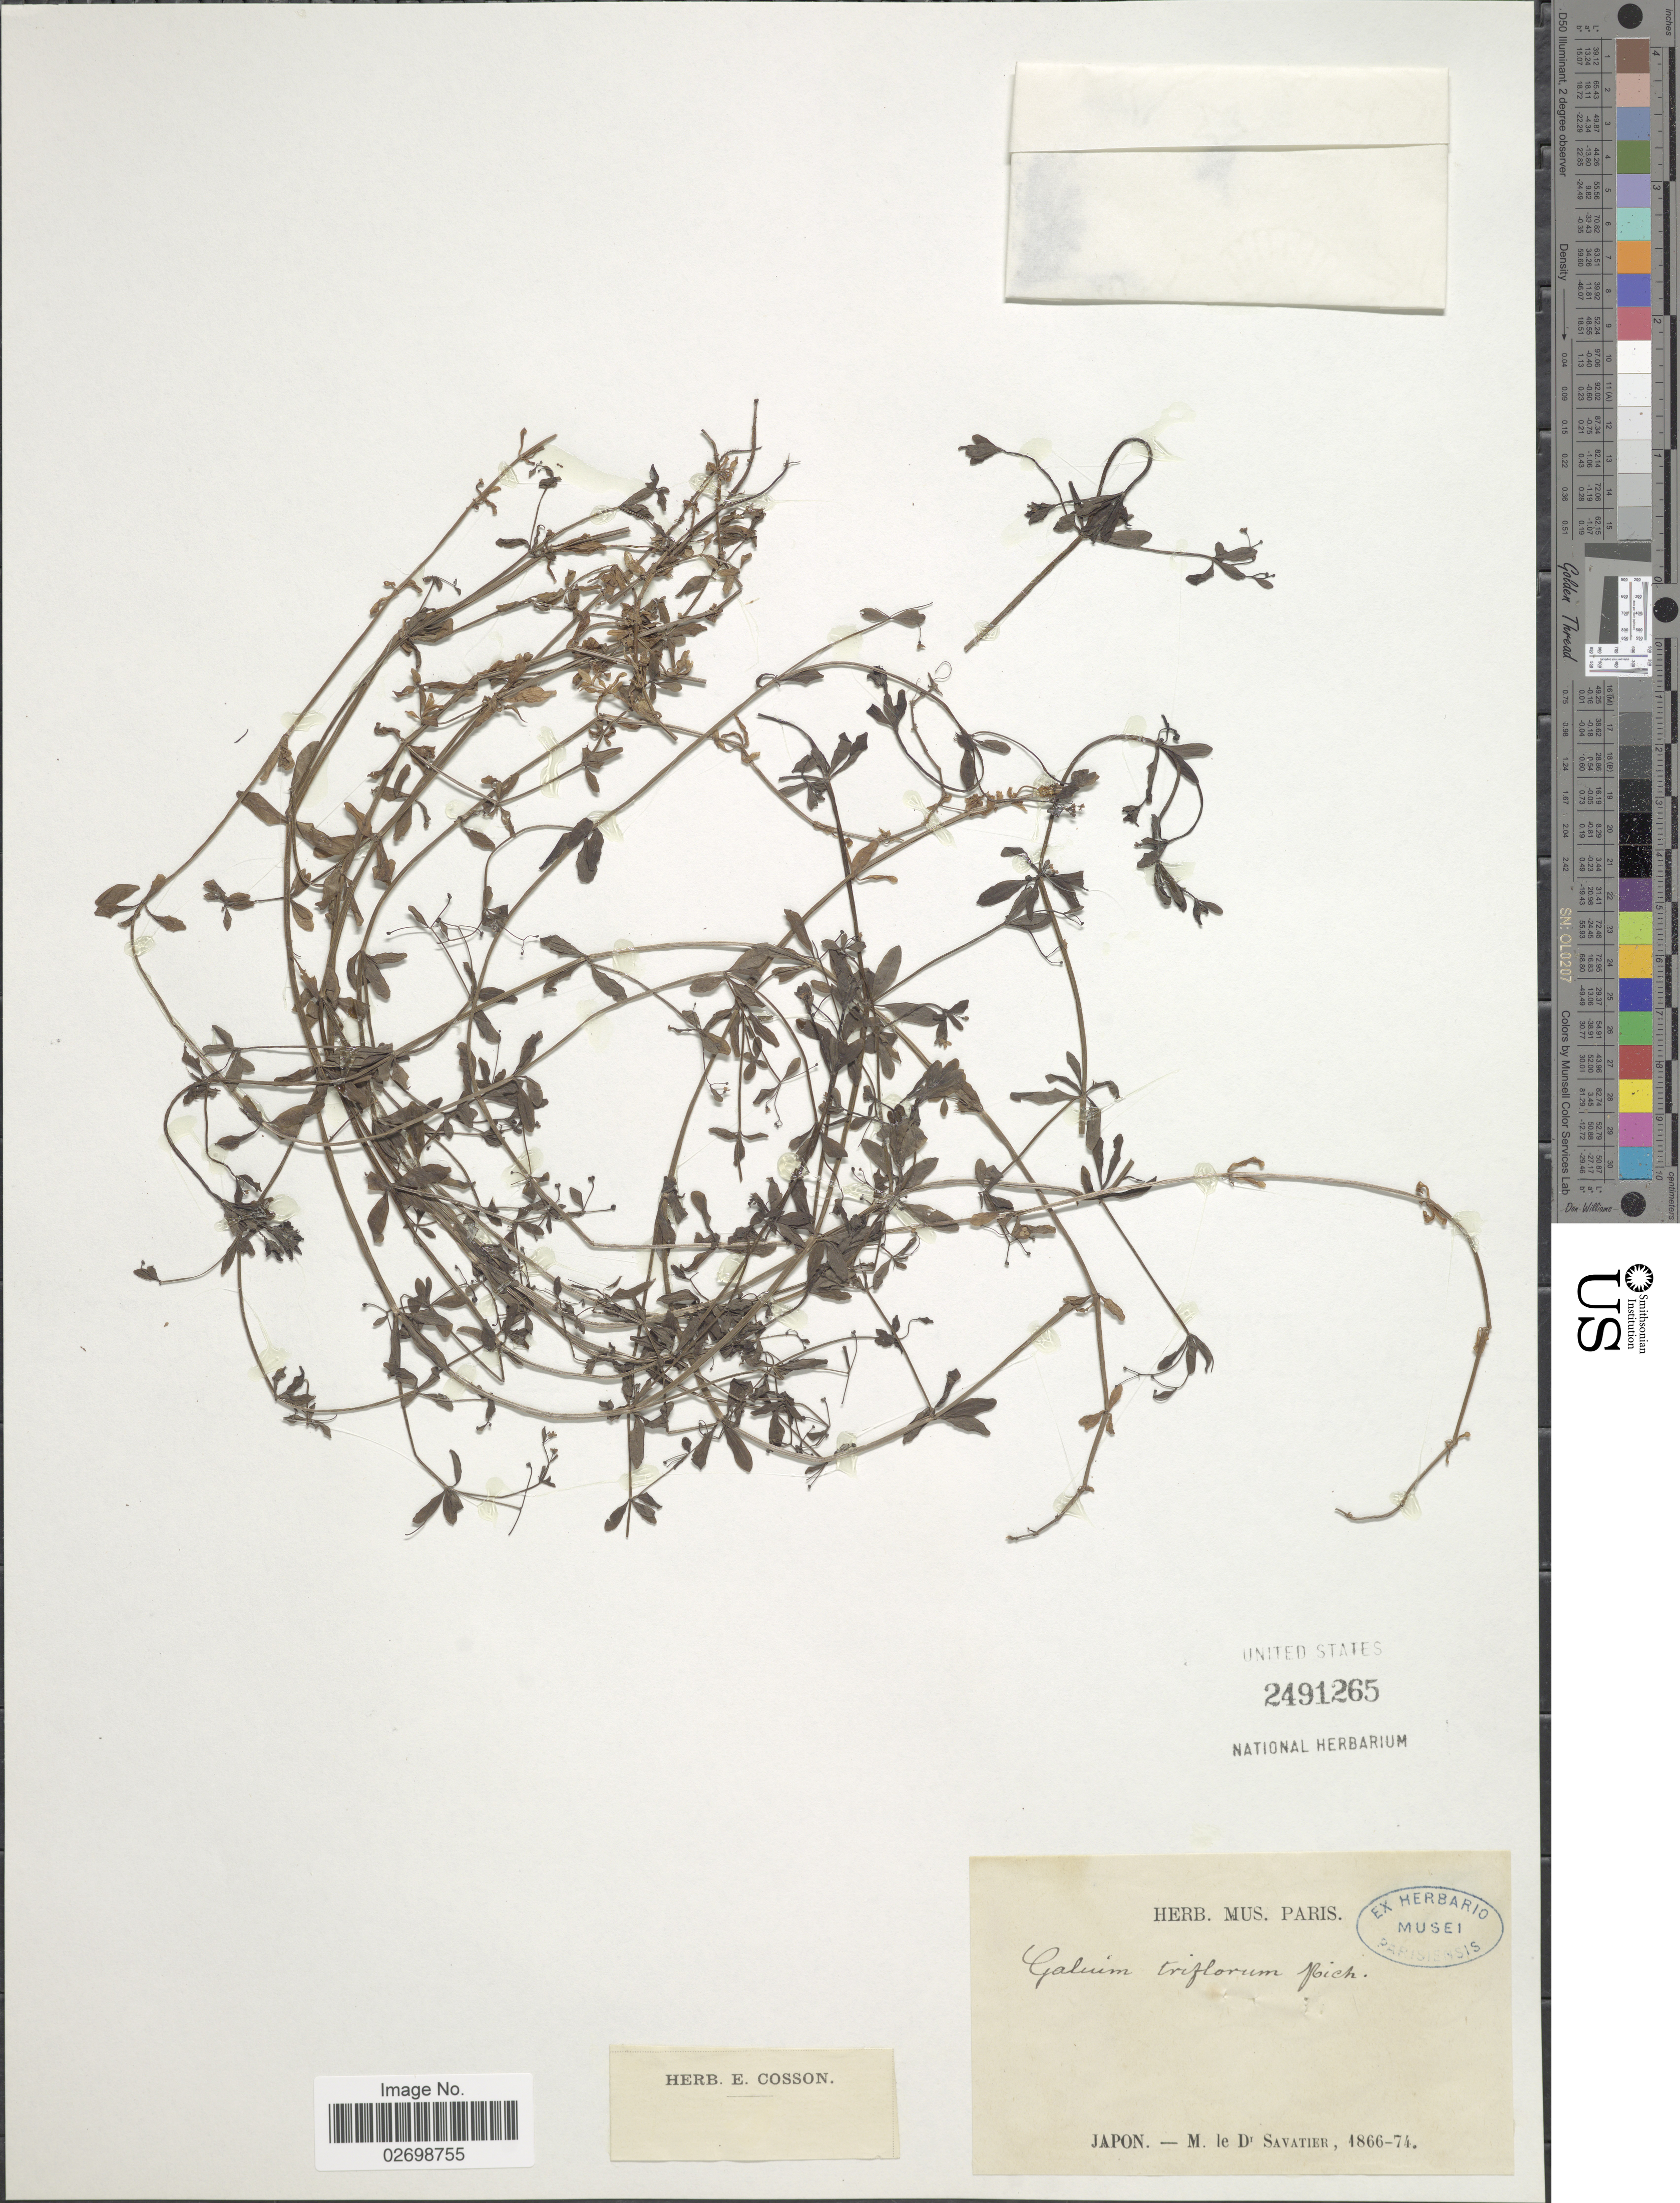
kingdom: Plantae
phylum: Tracheophyta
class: Magnoliopsida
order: Gentianales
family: Rubiaceae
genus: Galium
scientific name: Galium triflorum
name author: Michx.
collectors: Savatier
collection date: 1866/1874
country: Japan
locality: Japon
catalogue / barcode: US 2491265